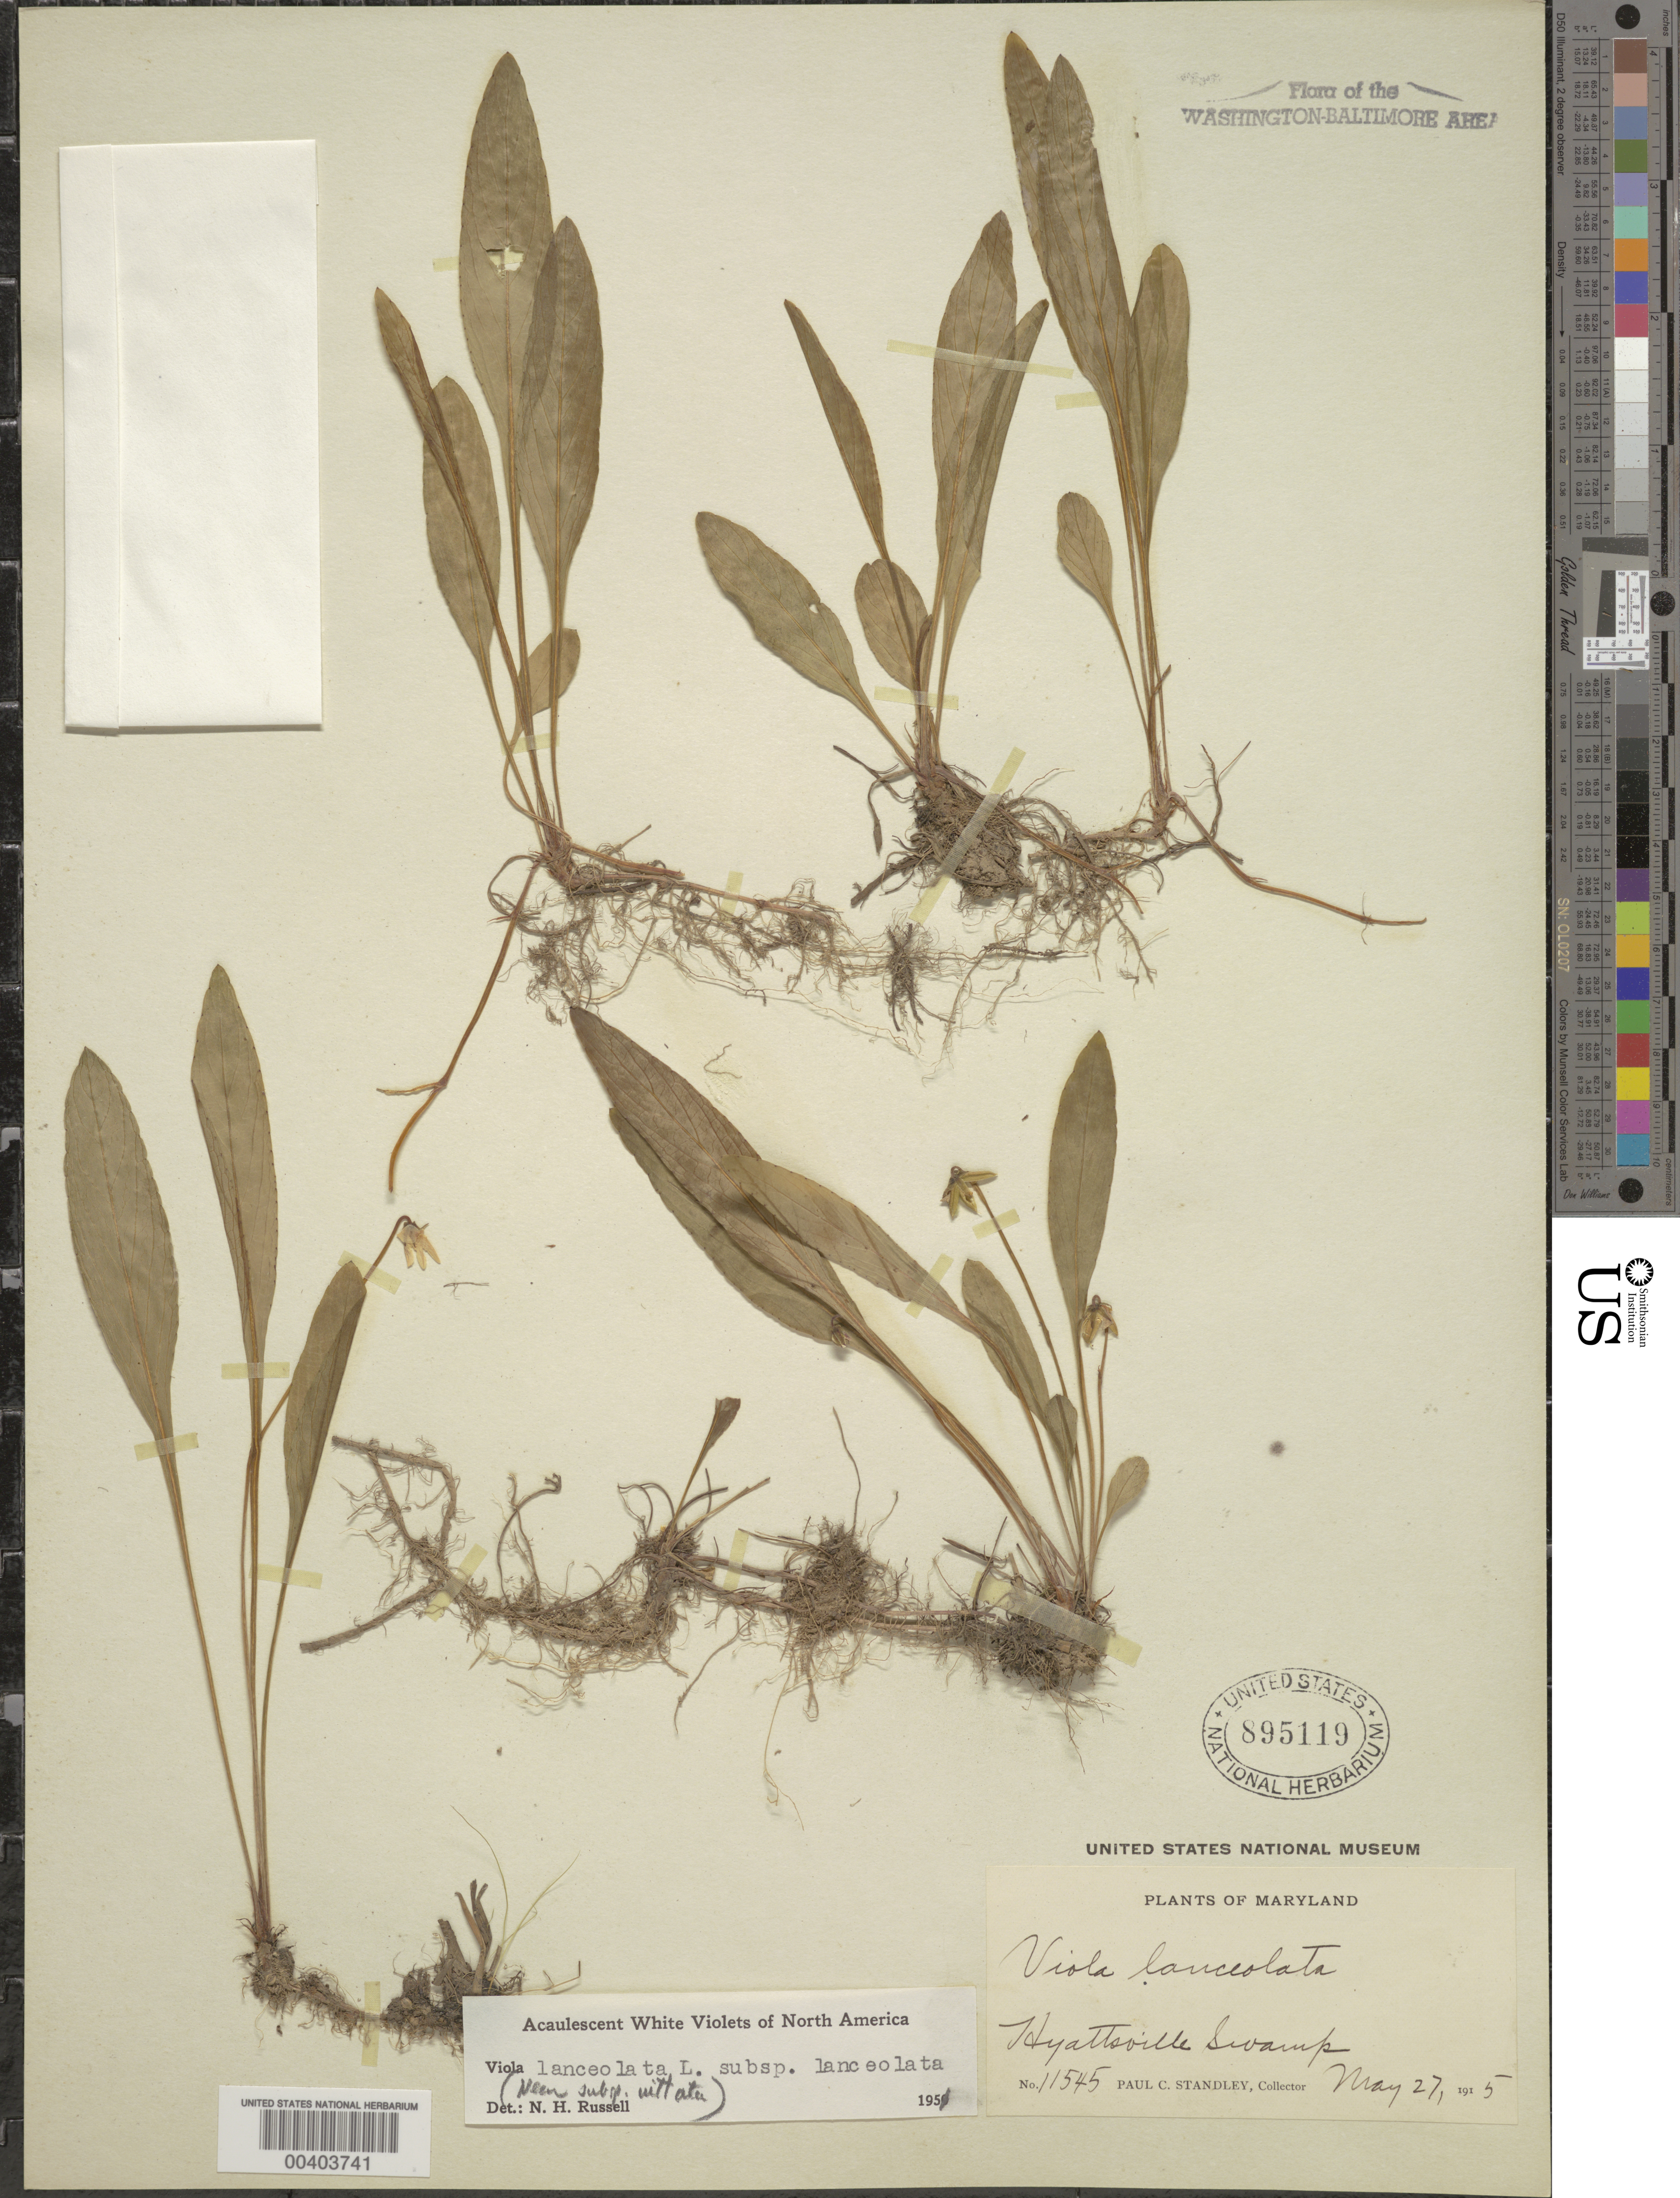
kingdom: Plantae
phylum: Tracheophyta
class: Magnoliopsida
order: Malpighiales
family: Violaceae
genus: Viola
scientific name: Viola lanceolata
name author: L.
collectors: P. C. Standley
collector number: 11545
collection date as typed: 27 May 1915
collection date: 1915-05-27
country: United States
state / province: Maryland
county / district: Prince George's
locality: Hyattsville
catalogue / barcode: US 895119